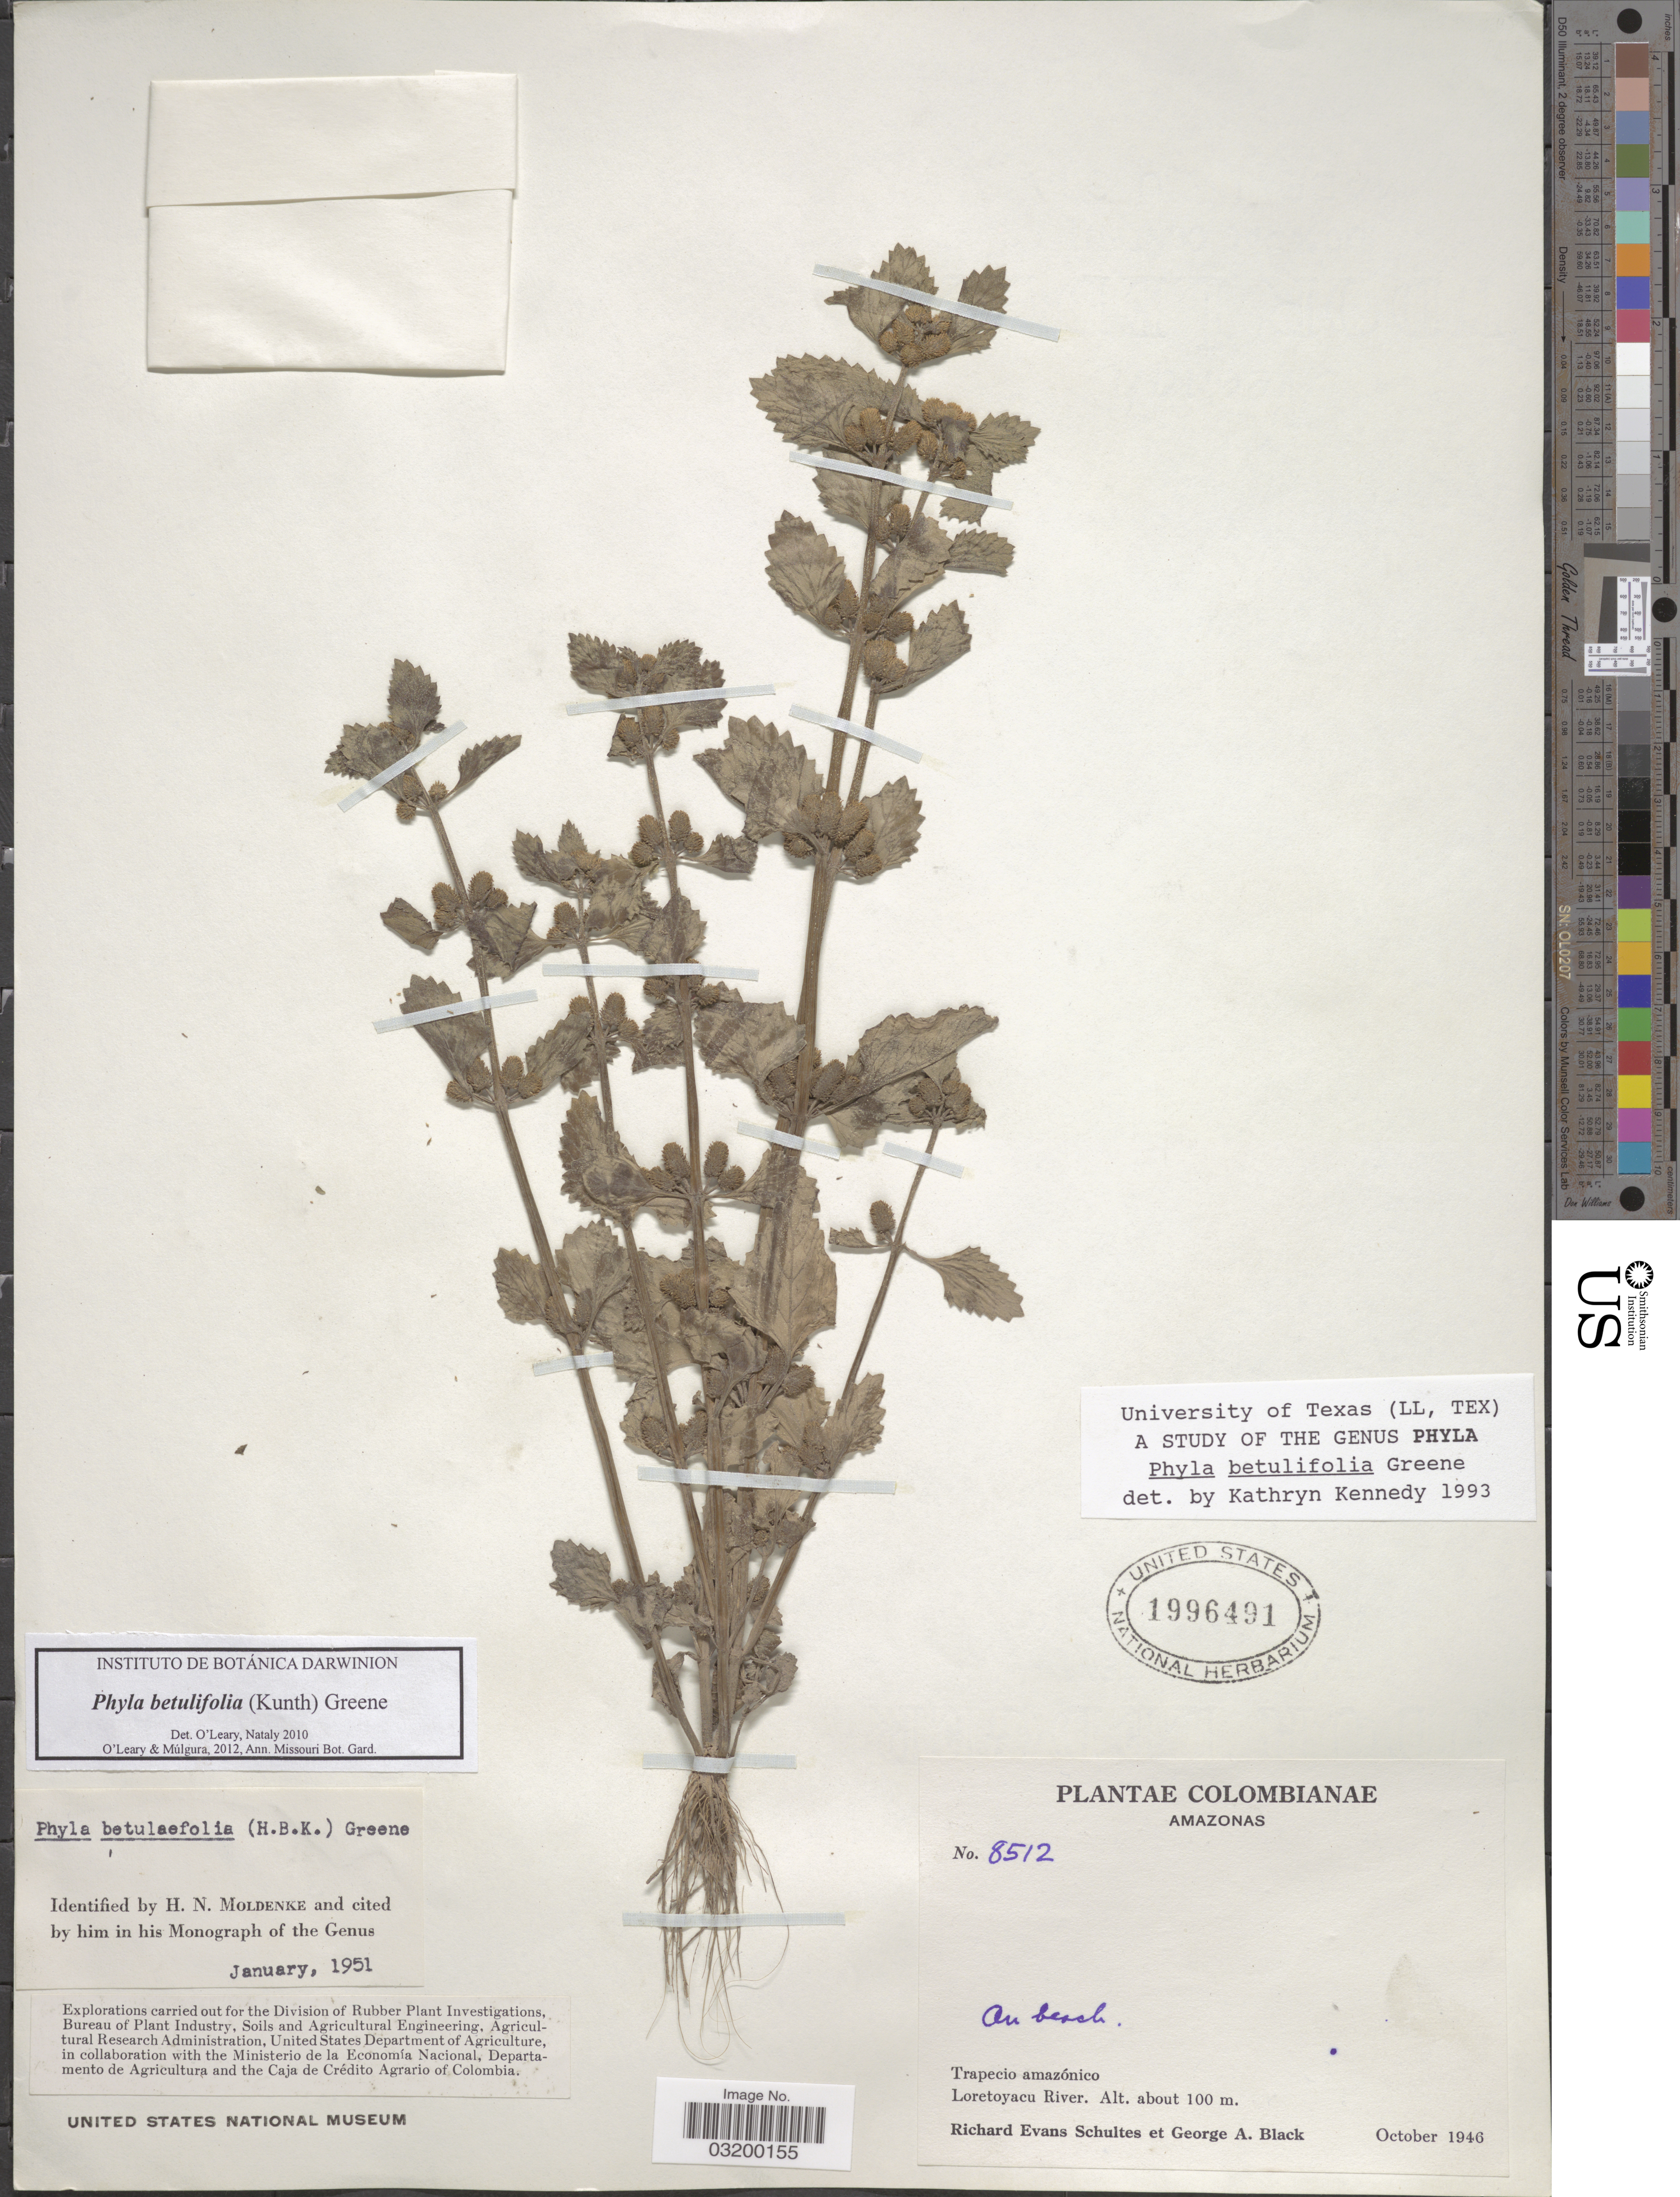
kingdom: Plantae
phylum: Tracheophyta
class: Magnoliopsida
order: Lamiales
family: Verbenaceae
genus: Phyla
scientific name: Phyla betulifolia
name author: (Kunth) Greene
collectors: R. E. Schultes & G. A. Black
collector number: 8512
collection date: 1946-10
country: Colombia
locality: Trapecio amazónico. Loretoyacu River.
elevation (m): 100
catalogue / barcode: US 1996491